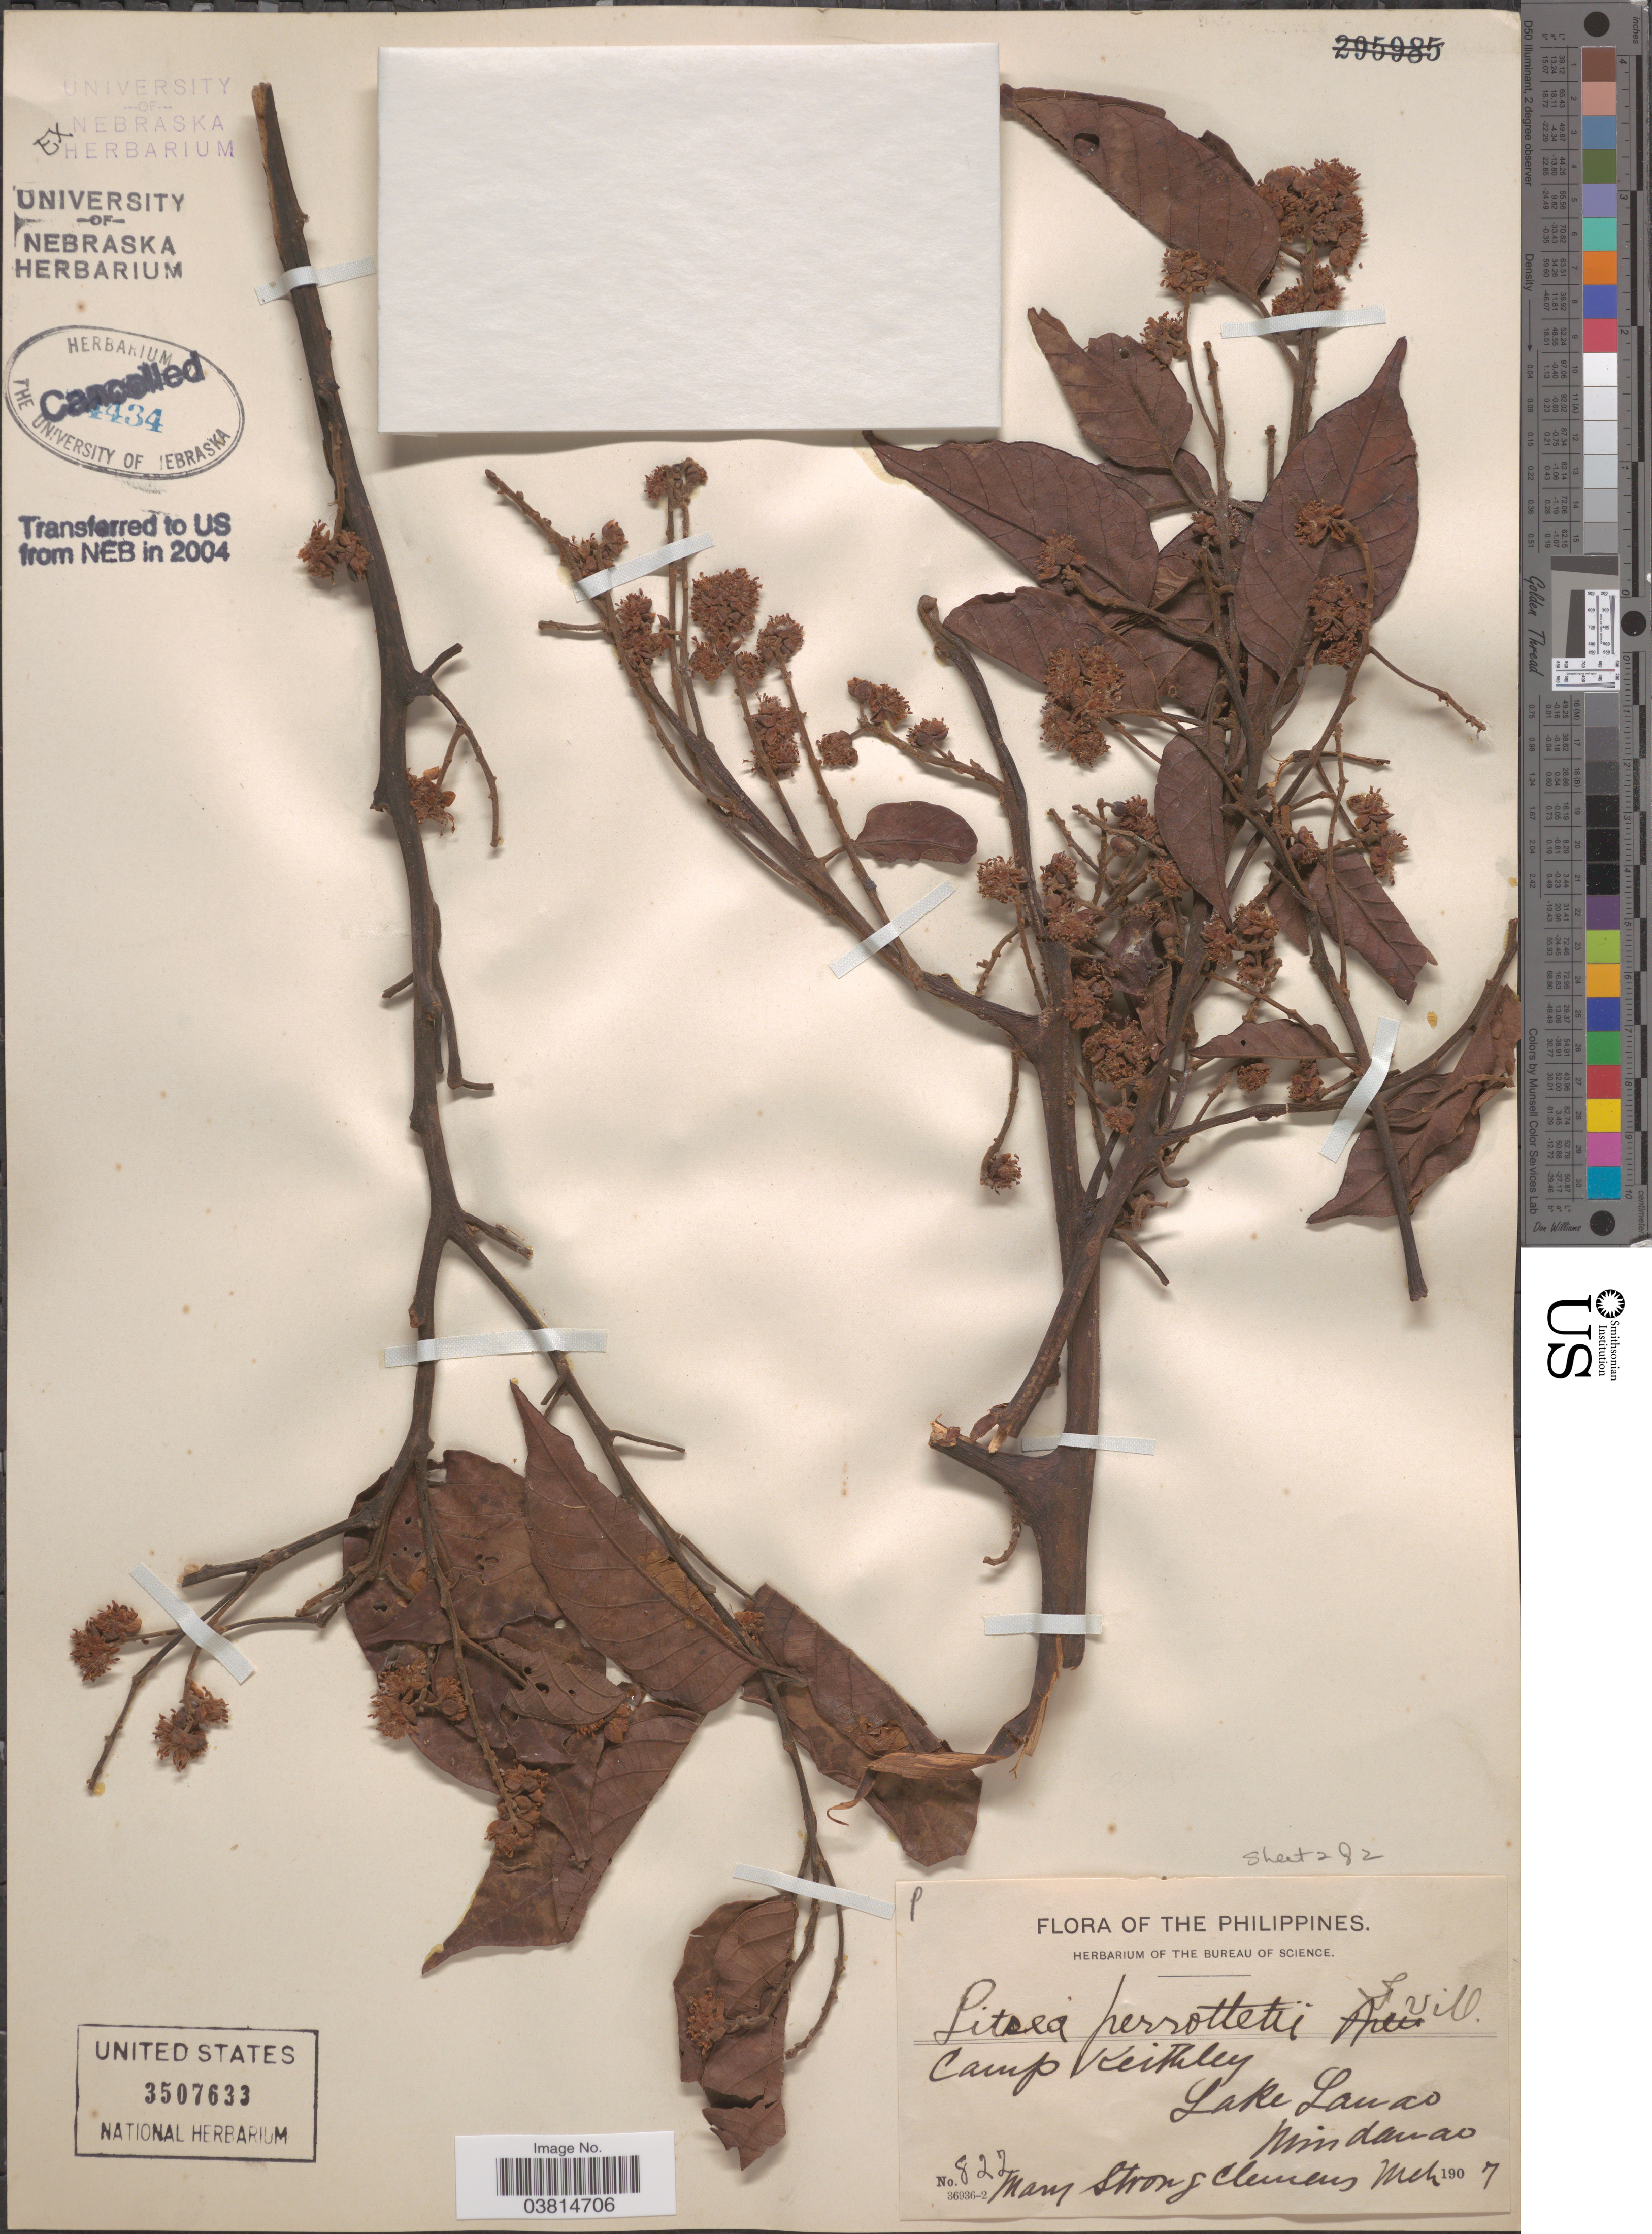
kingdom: Plantae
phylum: Tracheophyta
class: Magnoliopsida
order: Laurales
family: Lauraceae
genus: Litsea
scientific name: Litsea perrottetii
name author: (Blume) Fern.-Vill.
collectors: M. S. Clemens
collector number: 822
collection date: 1907-03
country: Philippines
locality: Camp Keithley, Lake Lanao. Mindanao.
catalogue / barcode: US 3507633